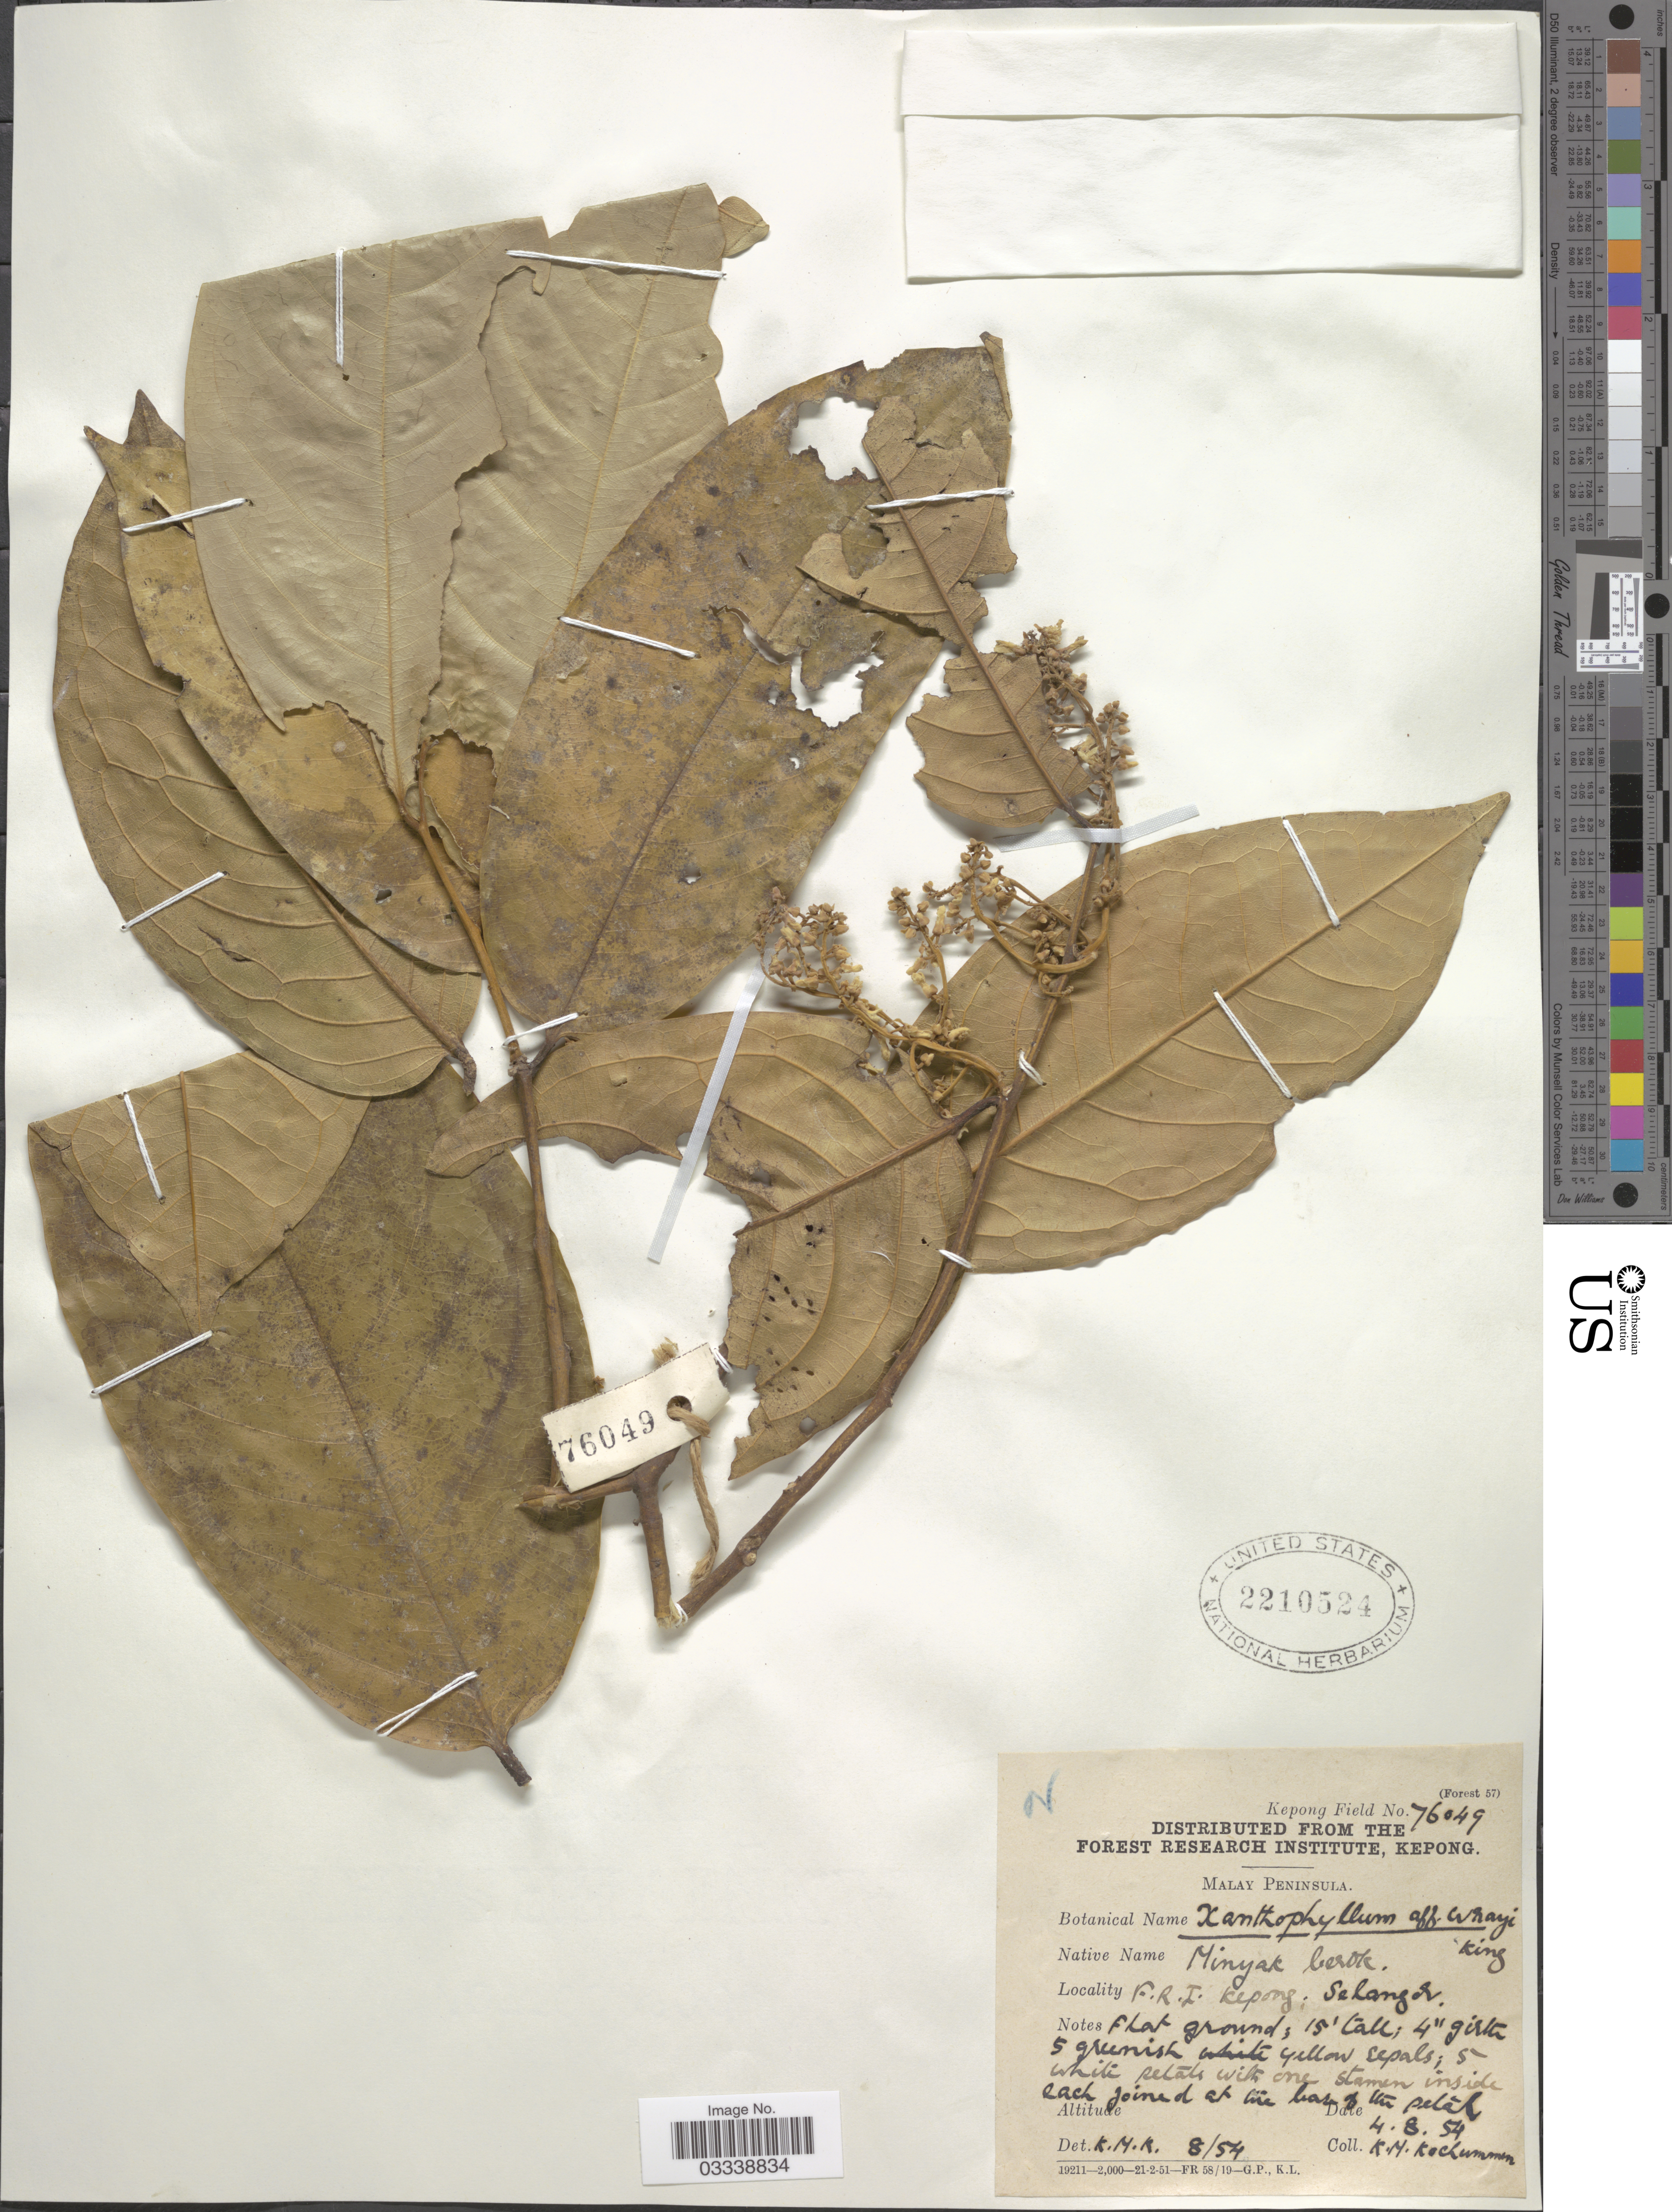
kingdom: Plantae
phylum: Tracheophyta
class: Magnoliopsida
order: Fabales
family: Polygalaceae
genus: Xanthophyllum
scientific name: Xanthophyllum wrayi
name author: King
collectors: K. Kochummen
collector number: Kepong Field 76049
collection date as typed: Transcribed d/m/y: 4/8/54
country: Malaysia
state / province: Selangor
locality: Malay Peninsula. F.R.I. Kepong.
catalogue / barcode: US 2210524